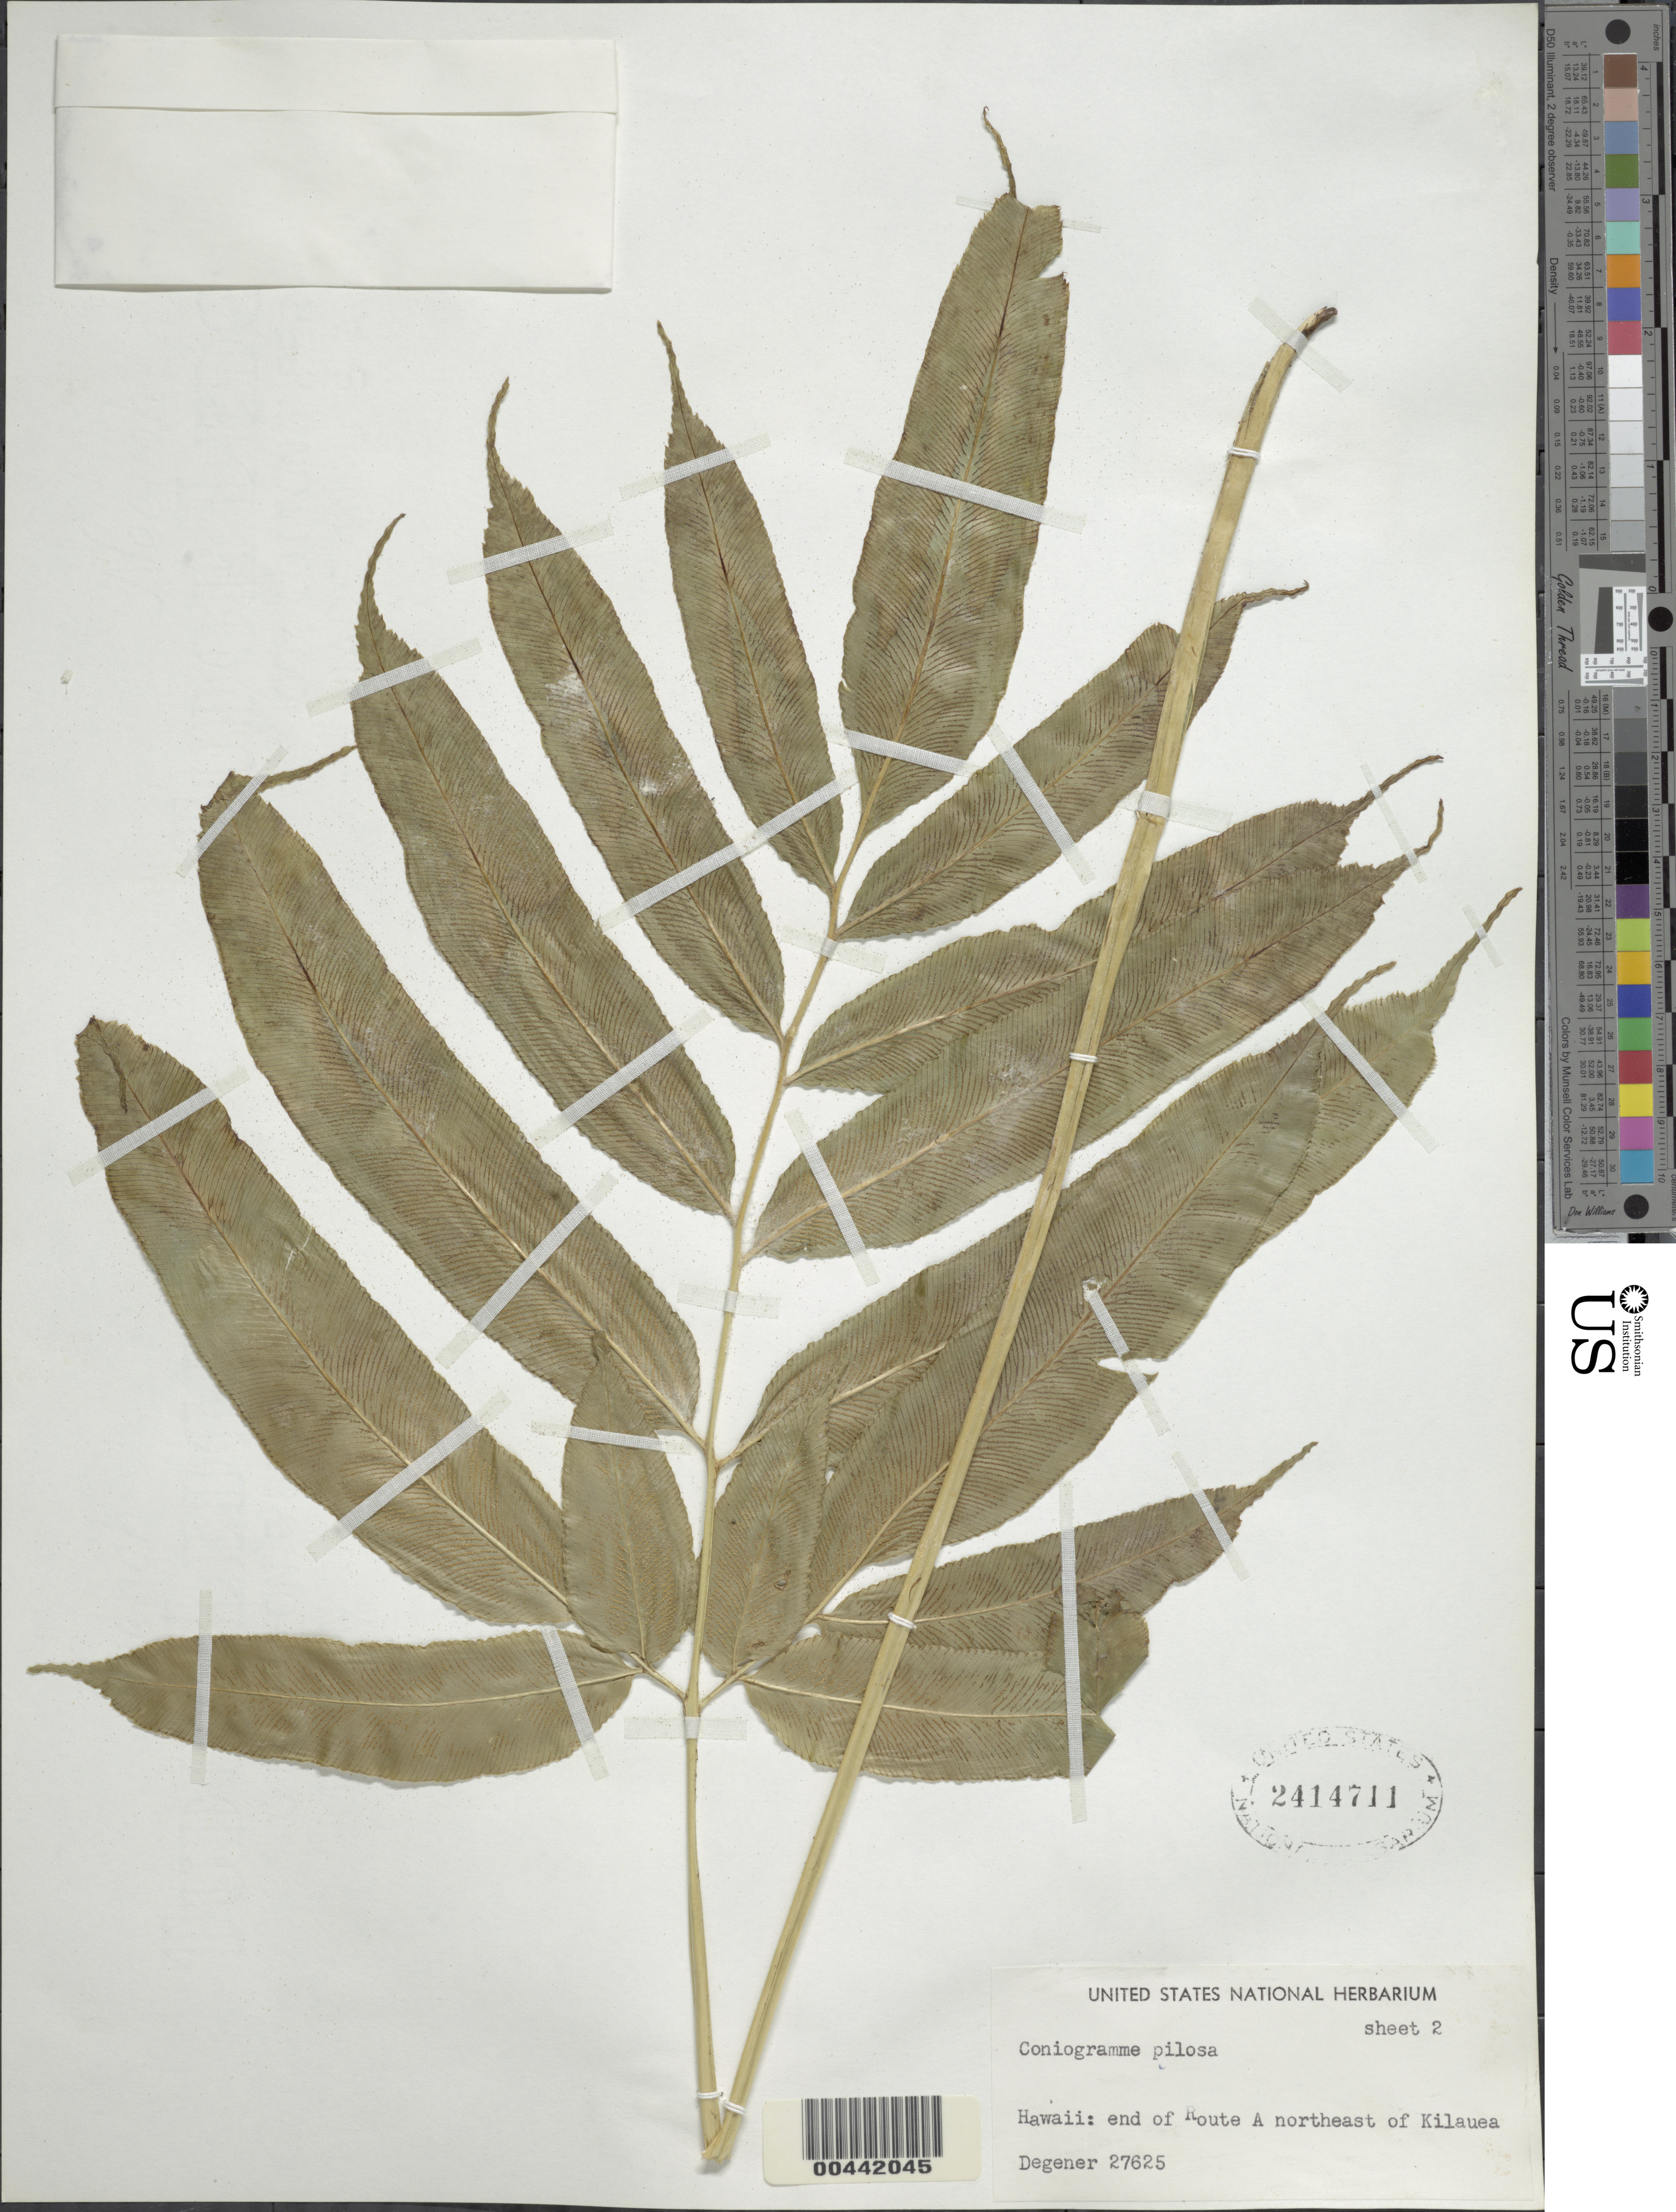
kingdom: Plantae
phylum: Tracheophyta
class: Polypodiopsida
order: Polypodiales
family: Pteridaceae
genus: Coniogramme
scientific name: Coniogramme pilosa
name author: (Brack.) Hieron.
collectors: O. Degener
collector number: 27625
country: United States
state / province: Hawaii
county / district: Hawaii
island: Hawaii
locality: End of Route A NE of Kilauea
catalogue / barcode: US 2414711